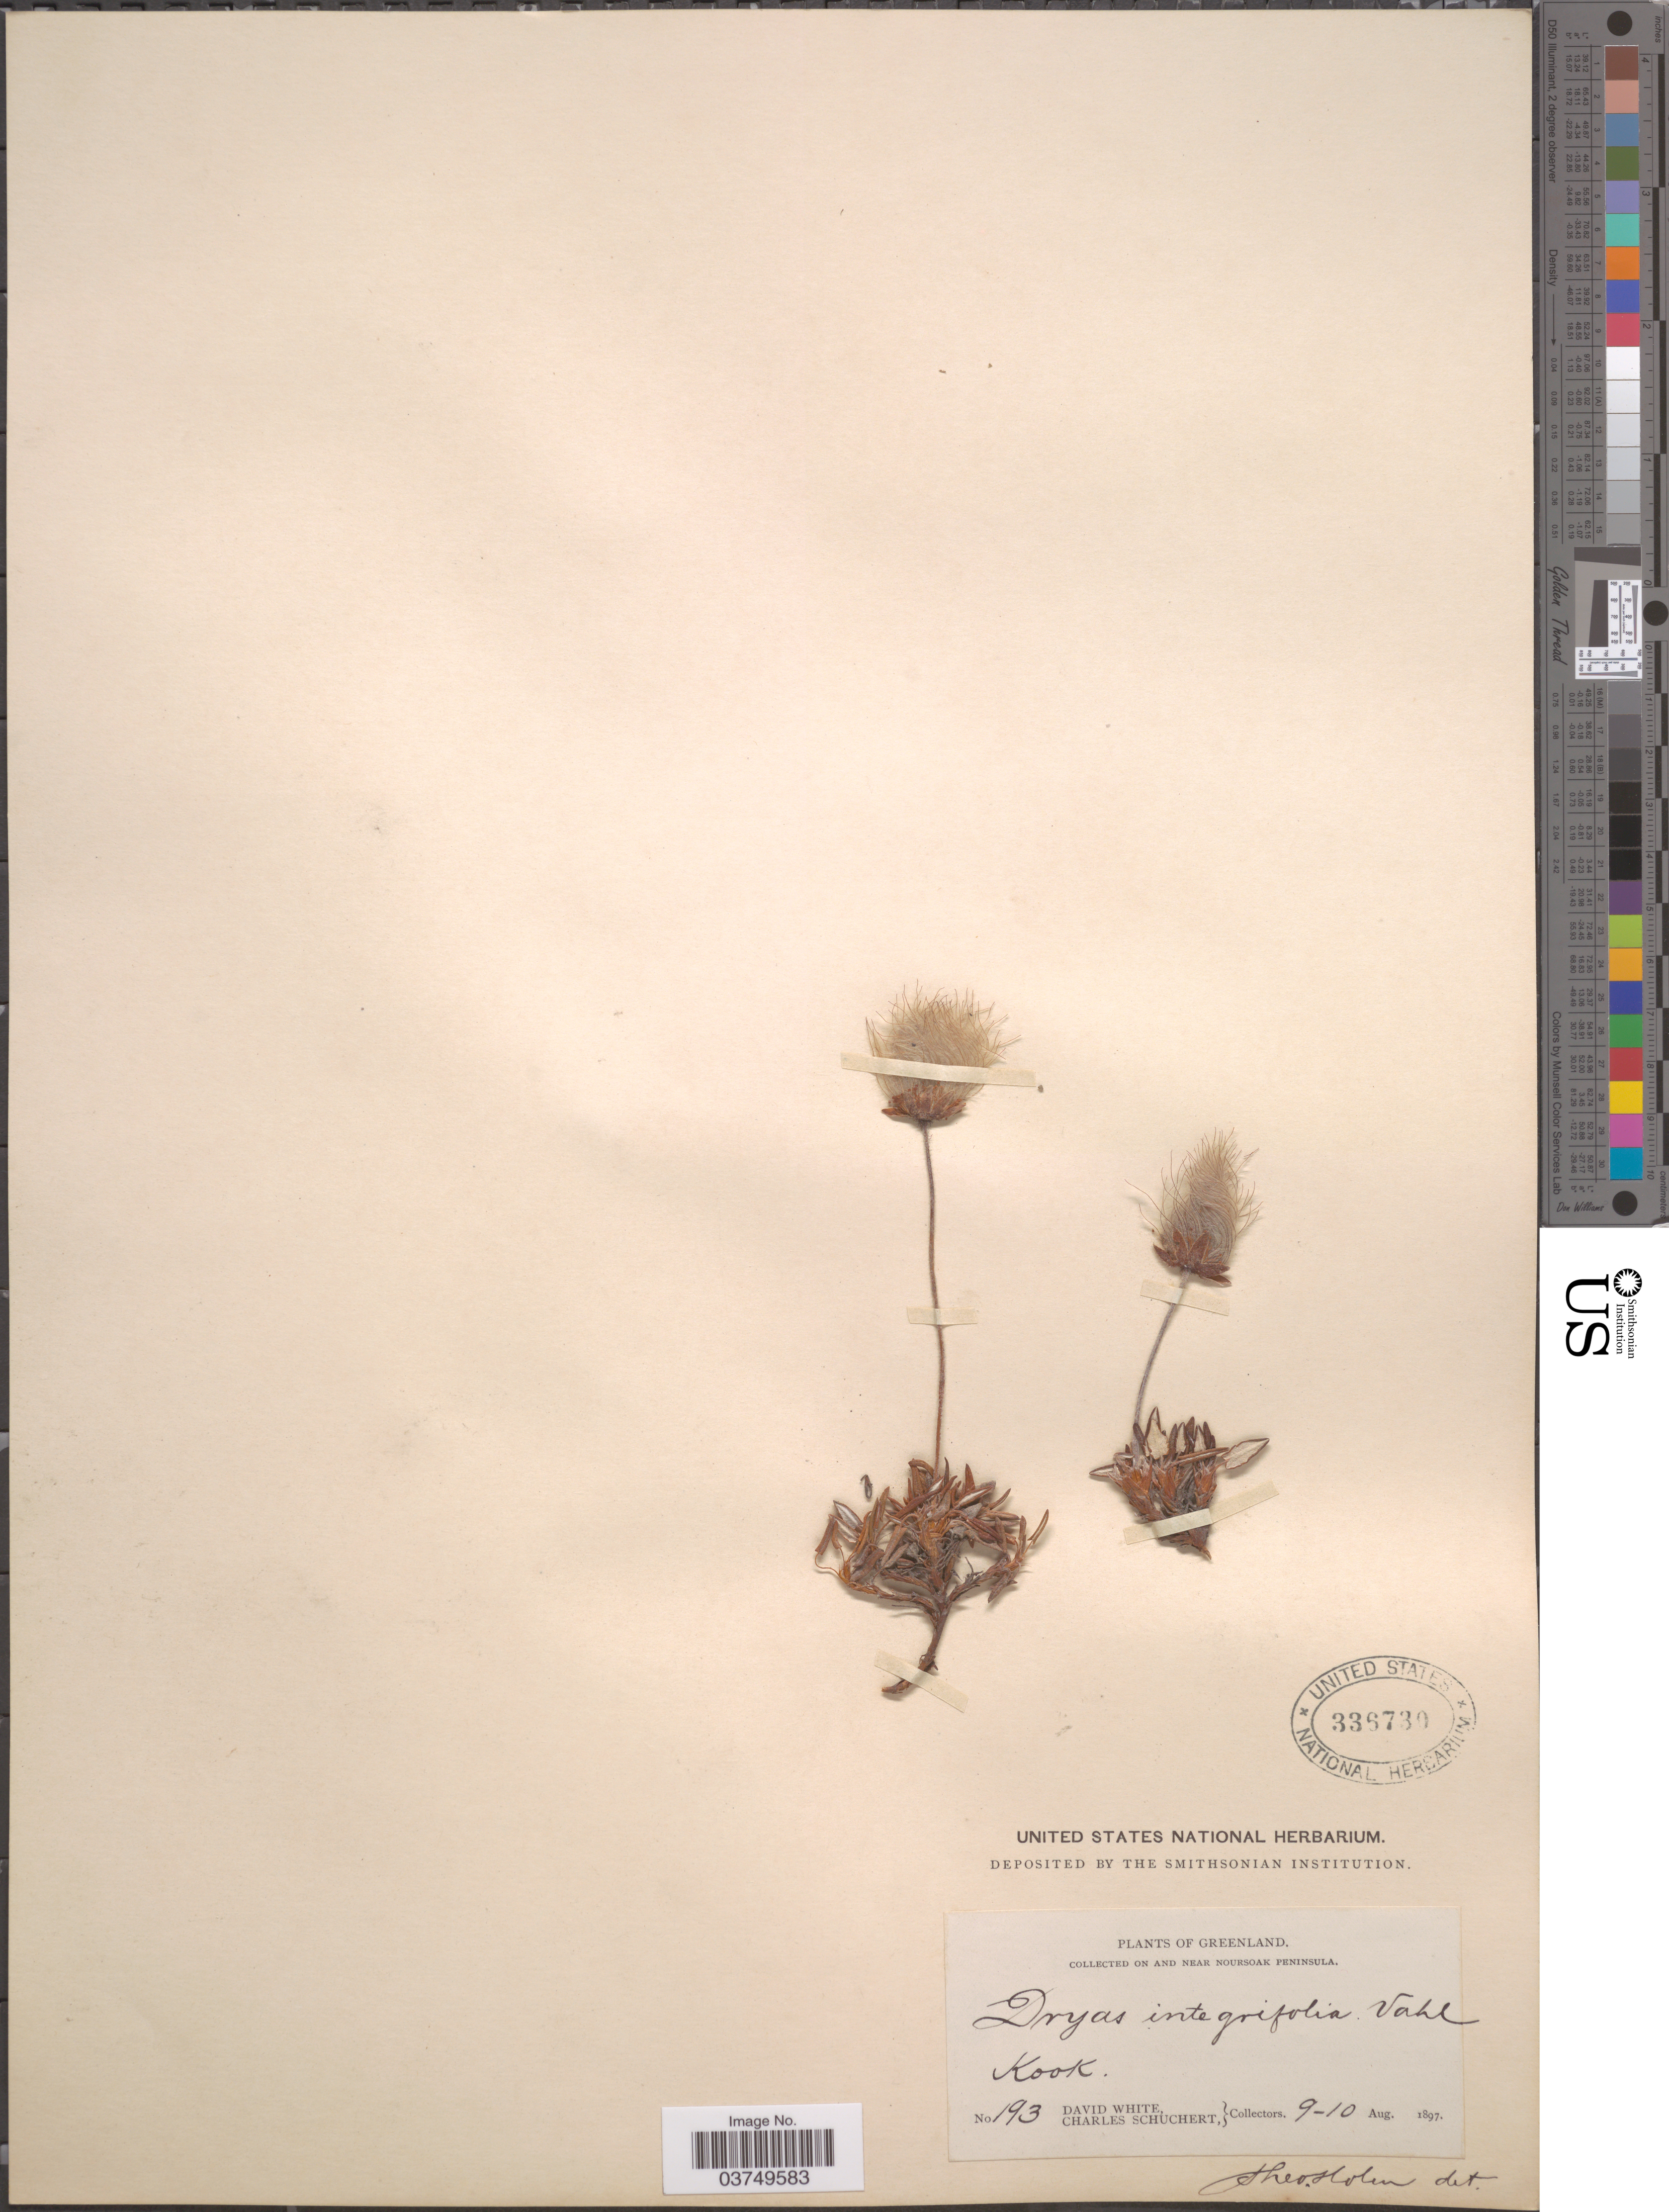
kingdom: Plantae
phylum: Tracheophyta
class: Magnoliopsida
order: Rosales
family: Rosaceae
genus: Dryas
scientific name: Dryas integrifolia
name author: Vahl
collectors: D. White & C. Schuchert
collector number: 193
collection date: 1897-08-09/1897-08-10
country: Greenland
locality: On and near Nousoak Peninsula. Kook.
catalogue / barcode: US 336730